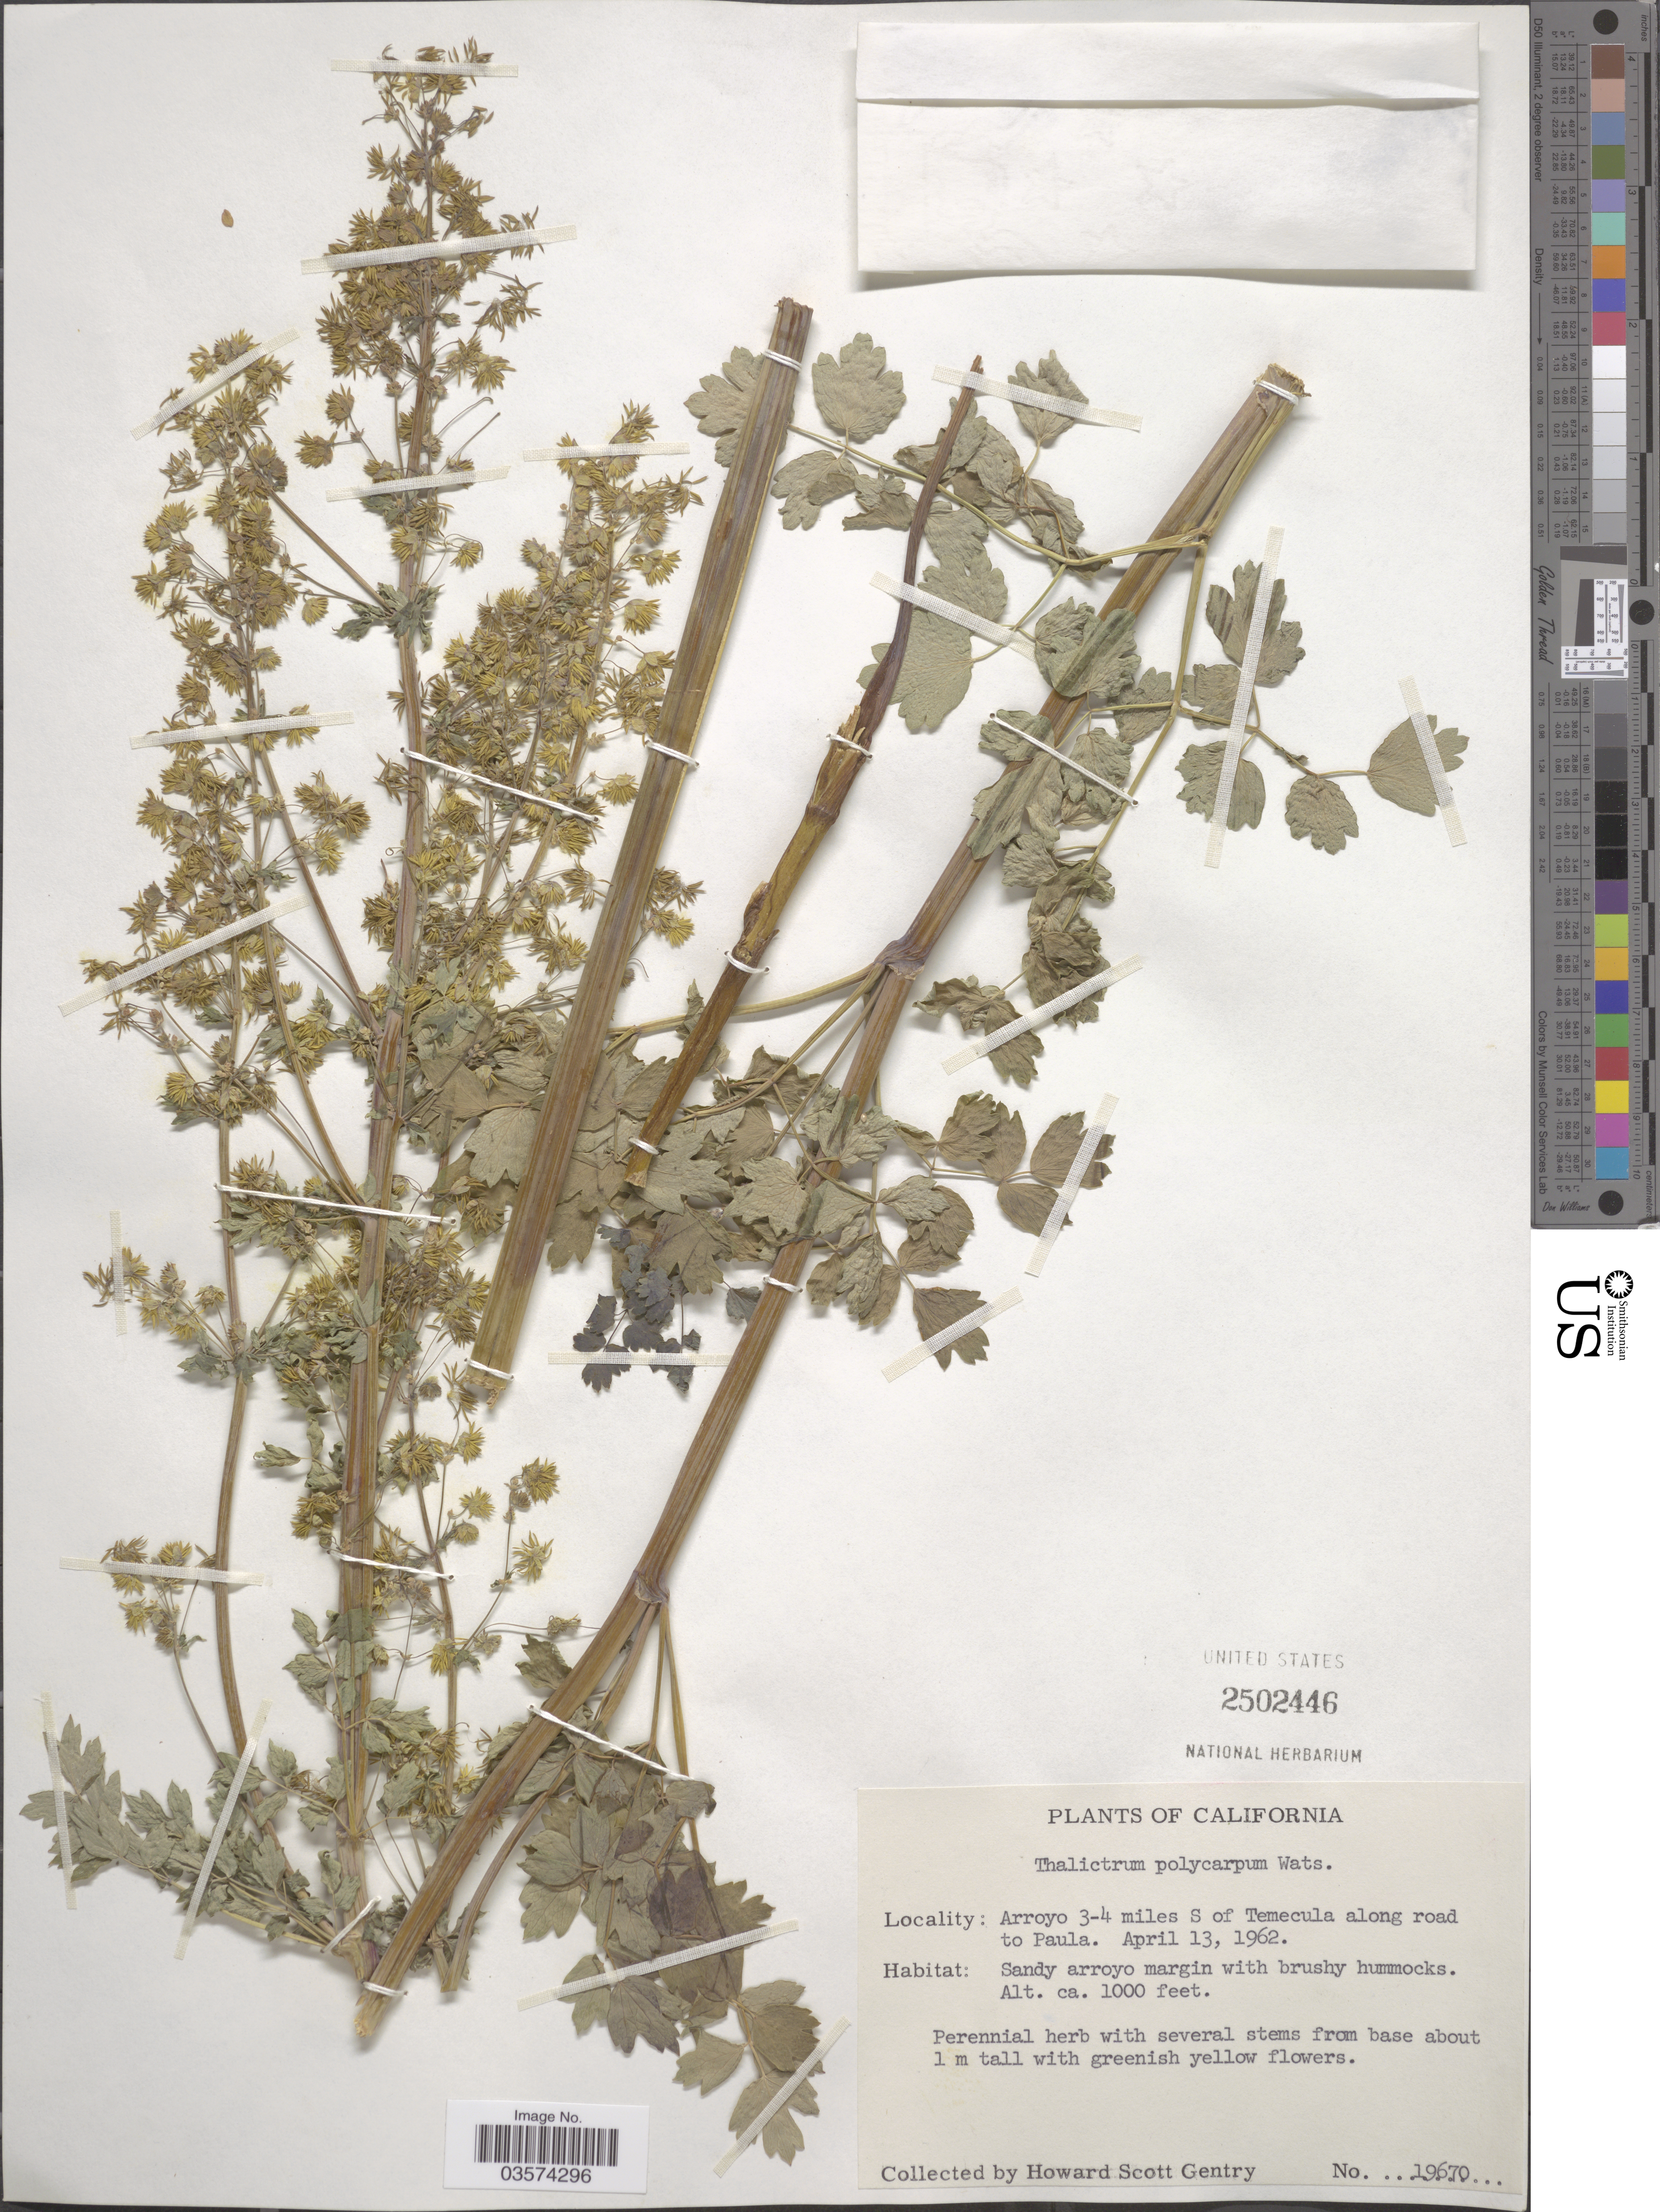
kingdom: Plantae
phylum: Tracheophyta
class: Magnoliopsida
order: Ranunculales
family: Ranunculaceae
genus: Thalictrum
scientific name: Thalictrum polycarpum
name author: (Torr.) S. Watson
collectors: H. S. Gentry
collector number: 19670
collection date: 1962-04-13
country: United States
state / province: California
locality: Arroyo 3-4 miles S of Temecula along road to Paula.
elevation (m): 305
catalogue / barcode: US 2502446